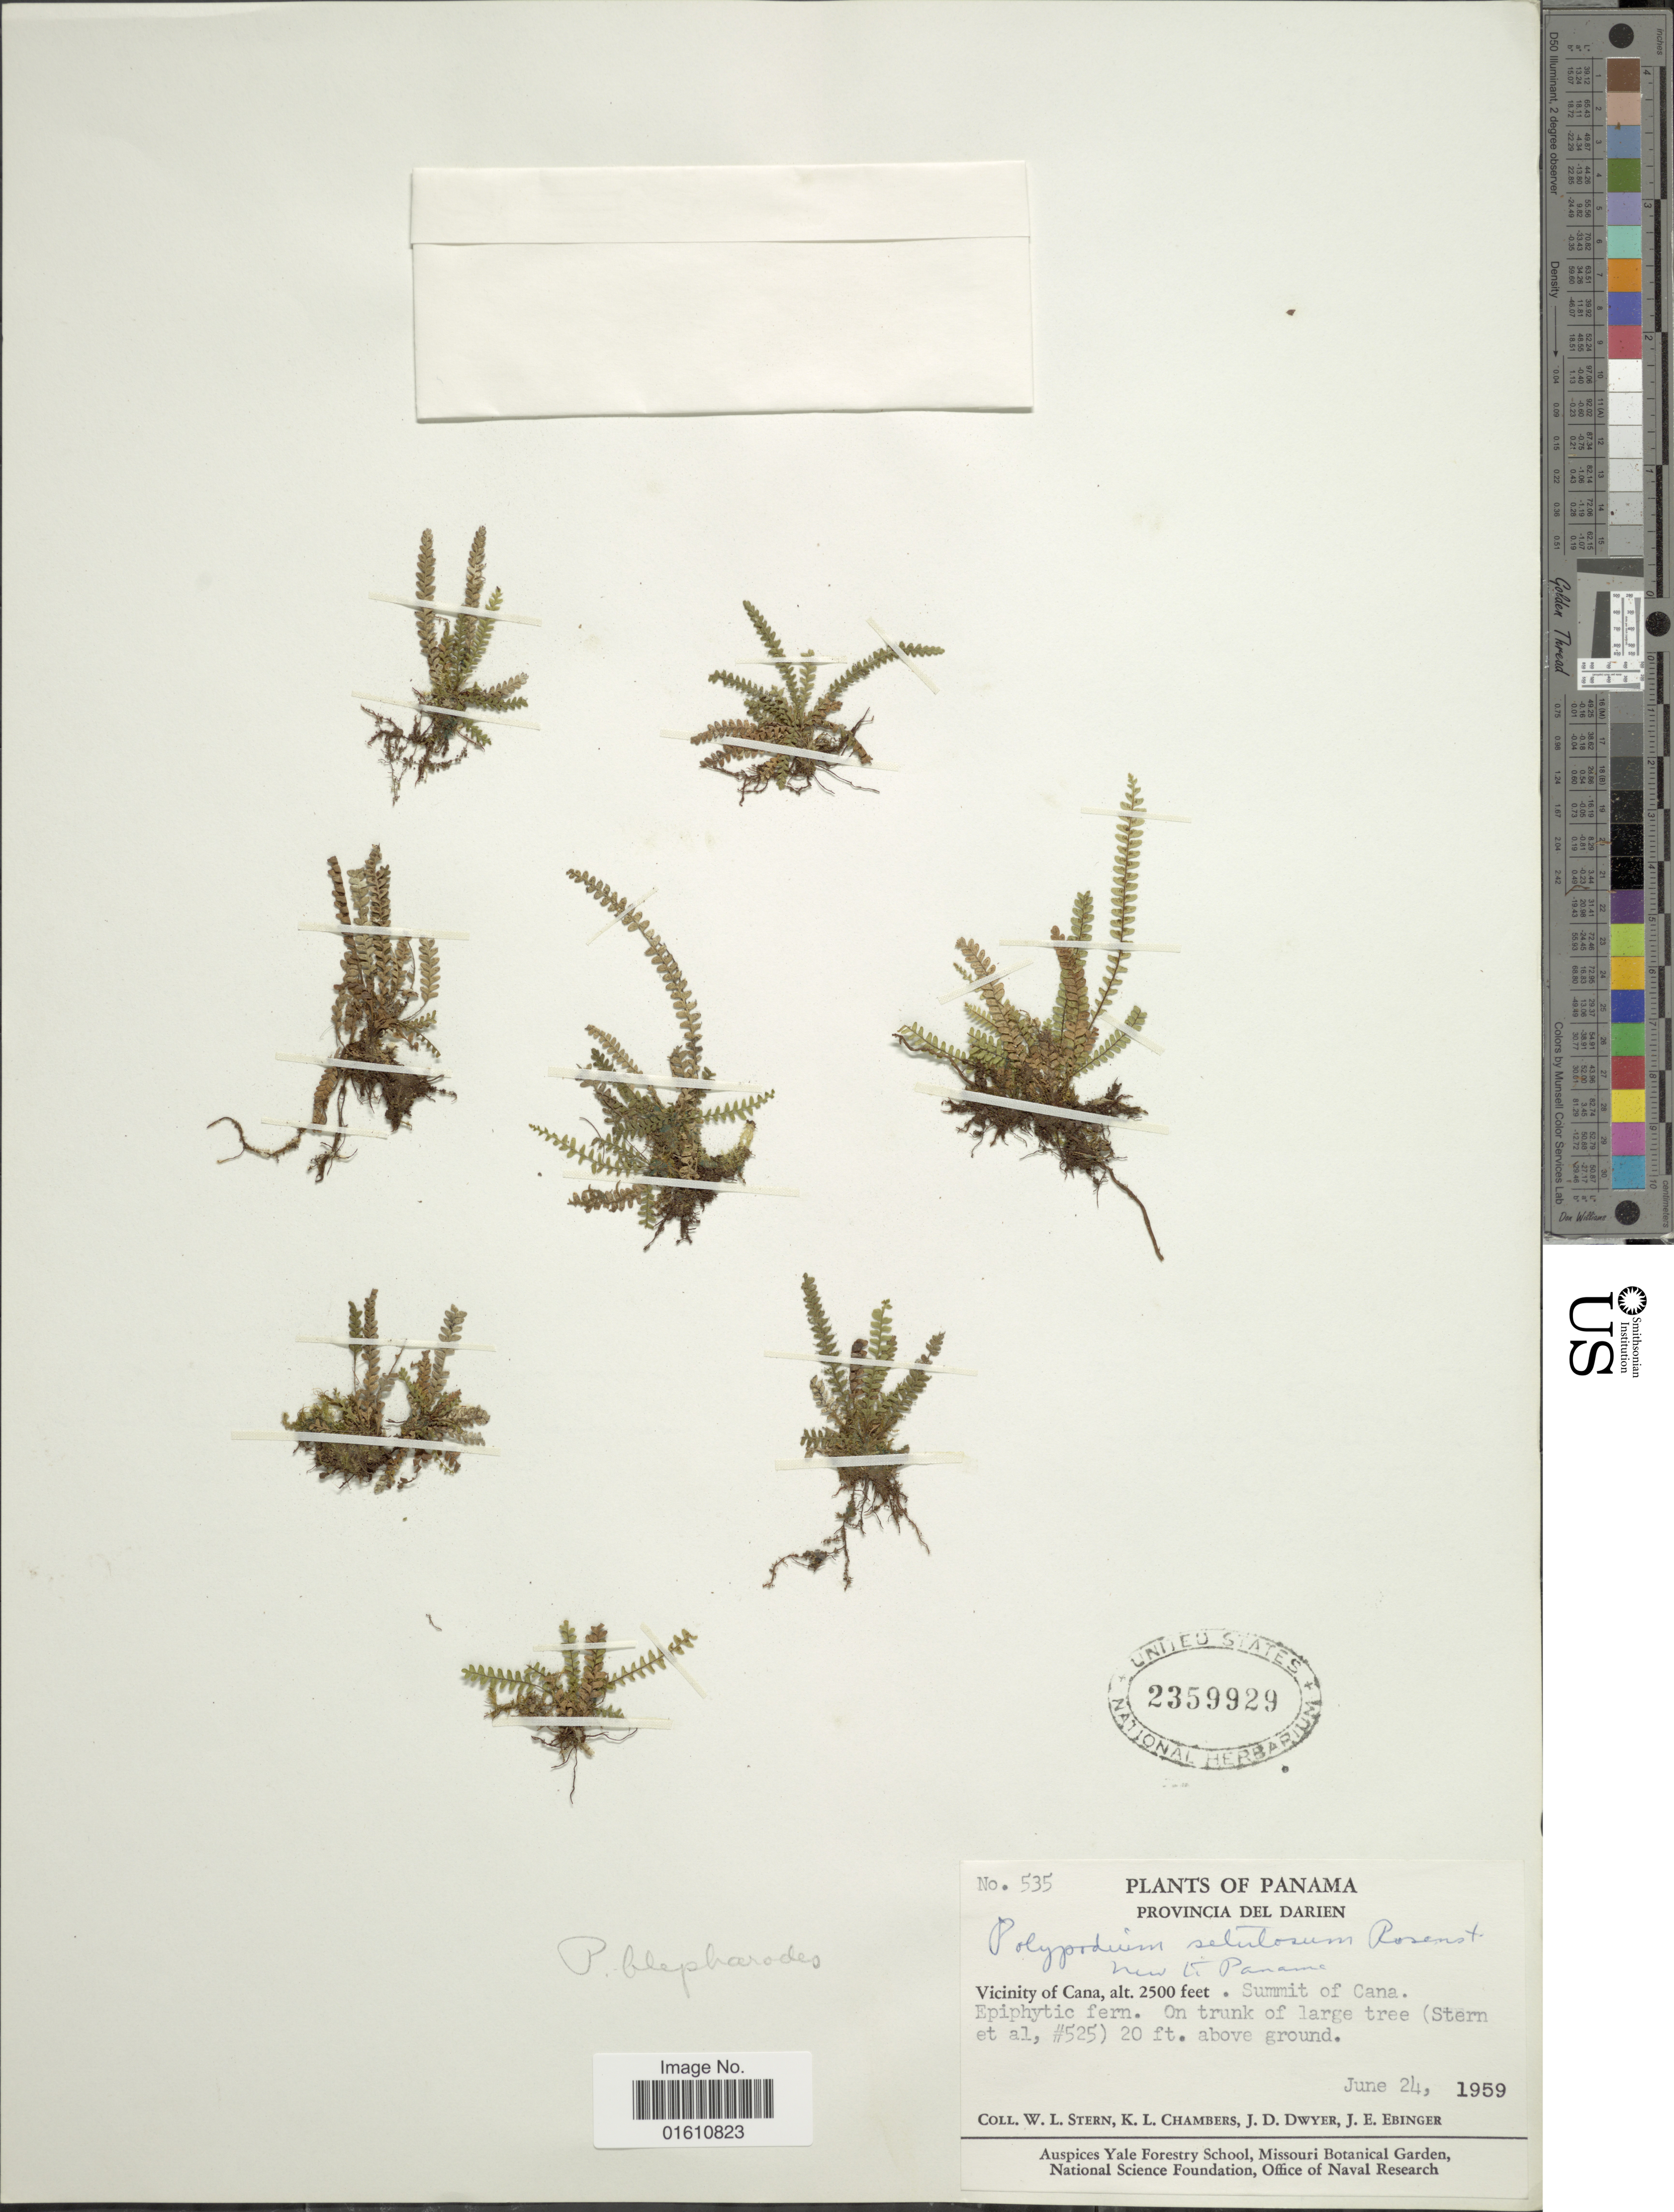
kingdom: Plantae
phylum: Tracheophyta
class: Polypodiopsida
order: Polypodiales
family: Polypodiaceae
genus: Moranopteris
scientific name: Moranopteris taenifolia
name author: (Jenman) R. Y. Hirai & J. Prado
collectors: W. L. Stern, K. Chambers, J. D. Dwyer, J. D. Dwyer & J. Ebinger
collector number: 535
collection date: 1959-06-24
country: Panama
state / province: Darién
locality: Vicinity of Cana, Provincia Del Darien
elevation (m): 762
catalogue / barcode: US 2359929